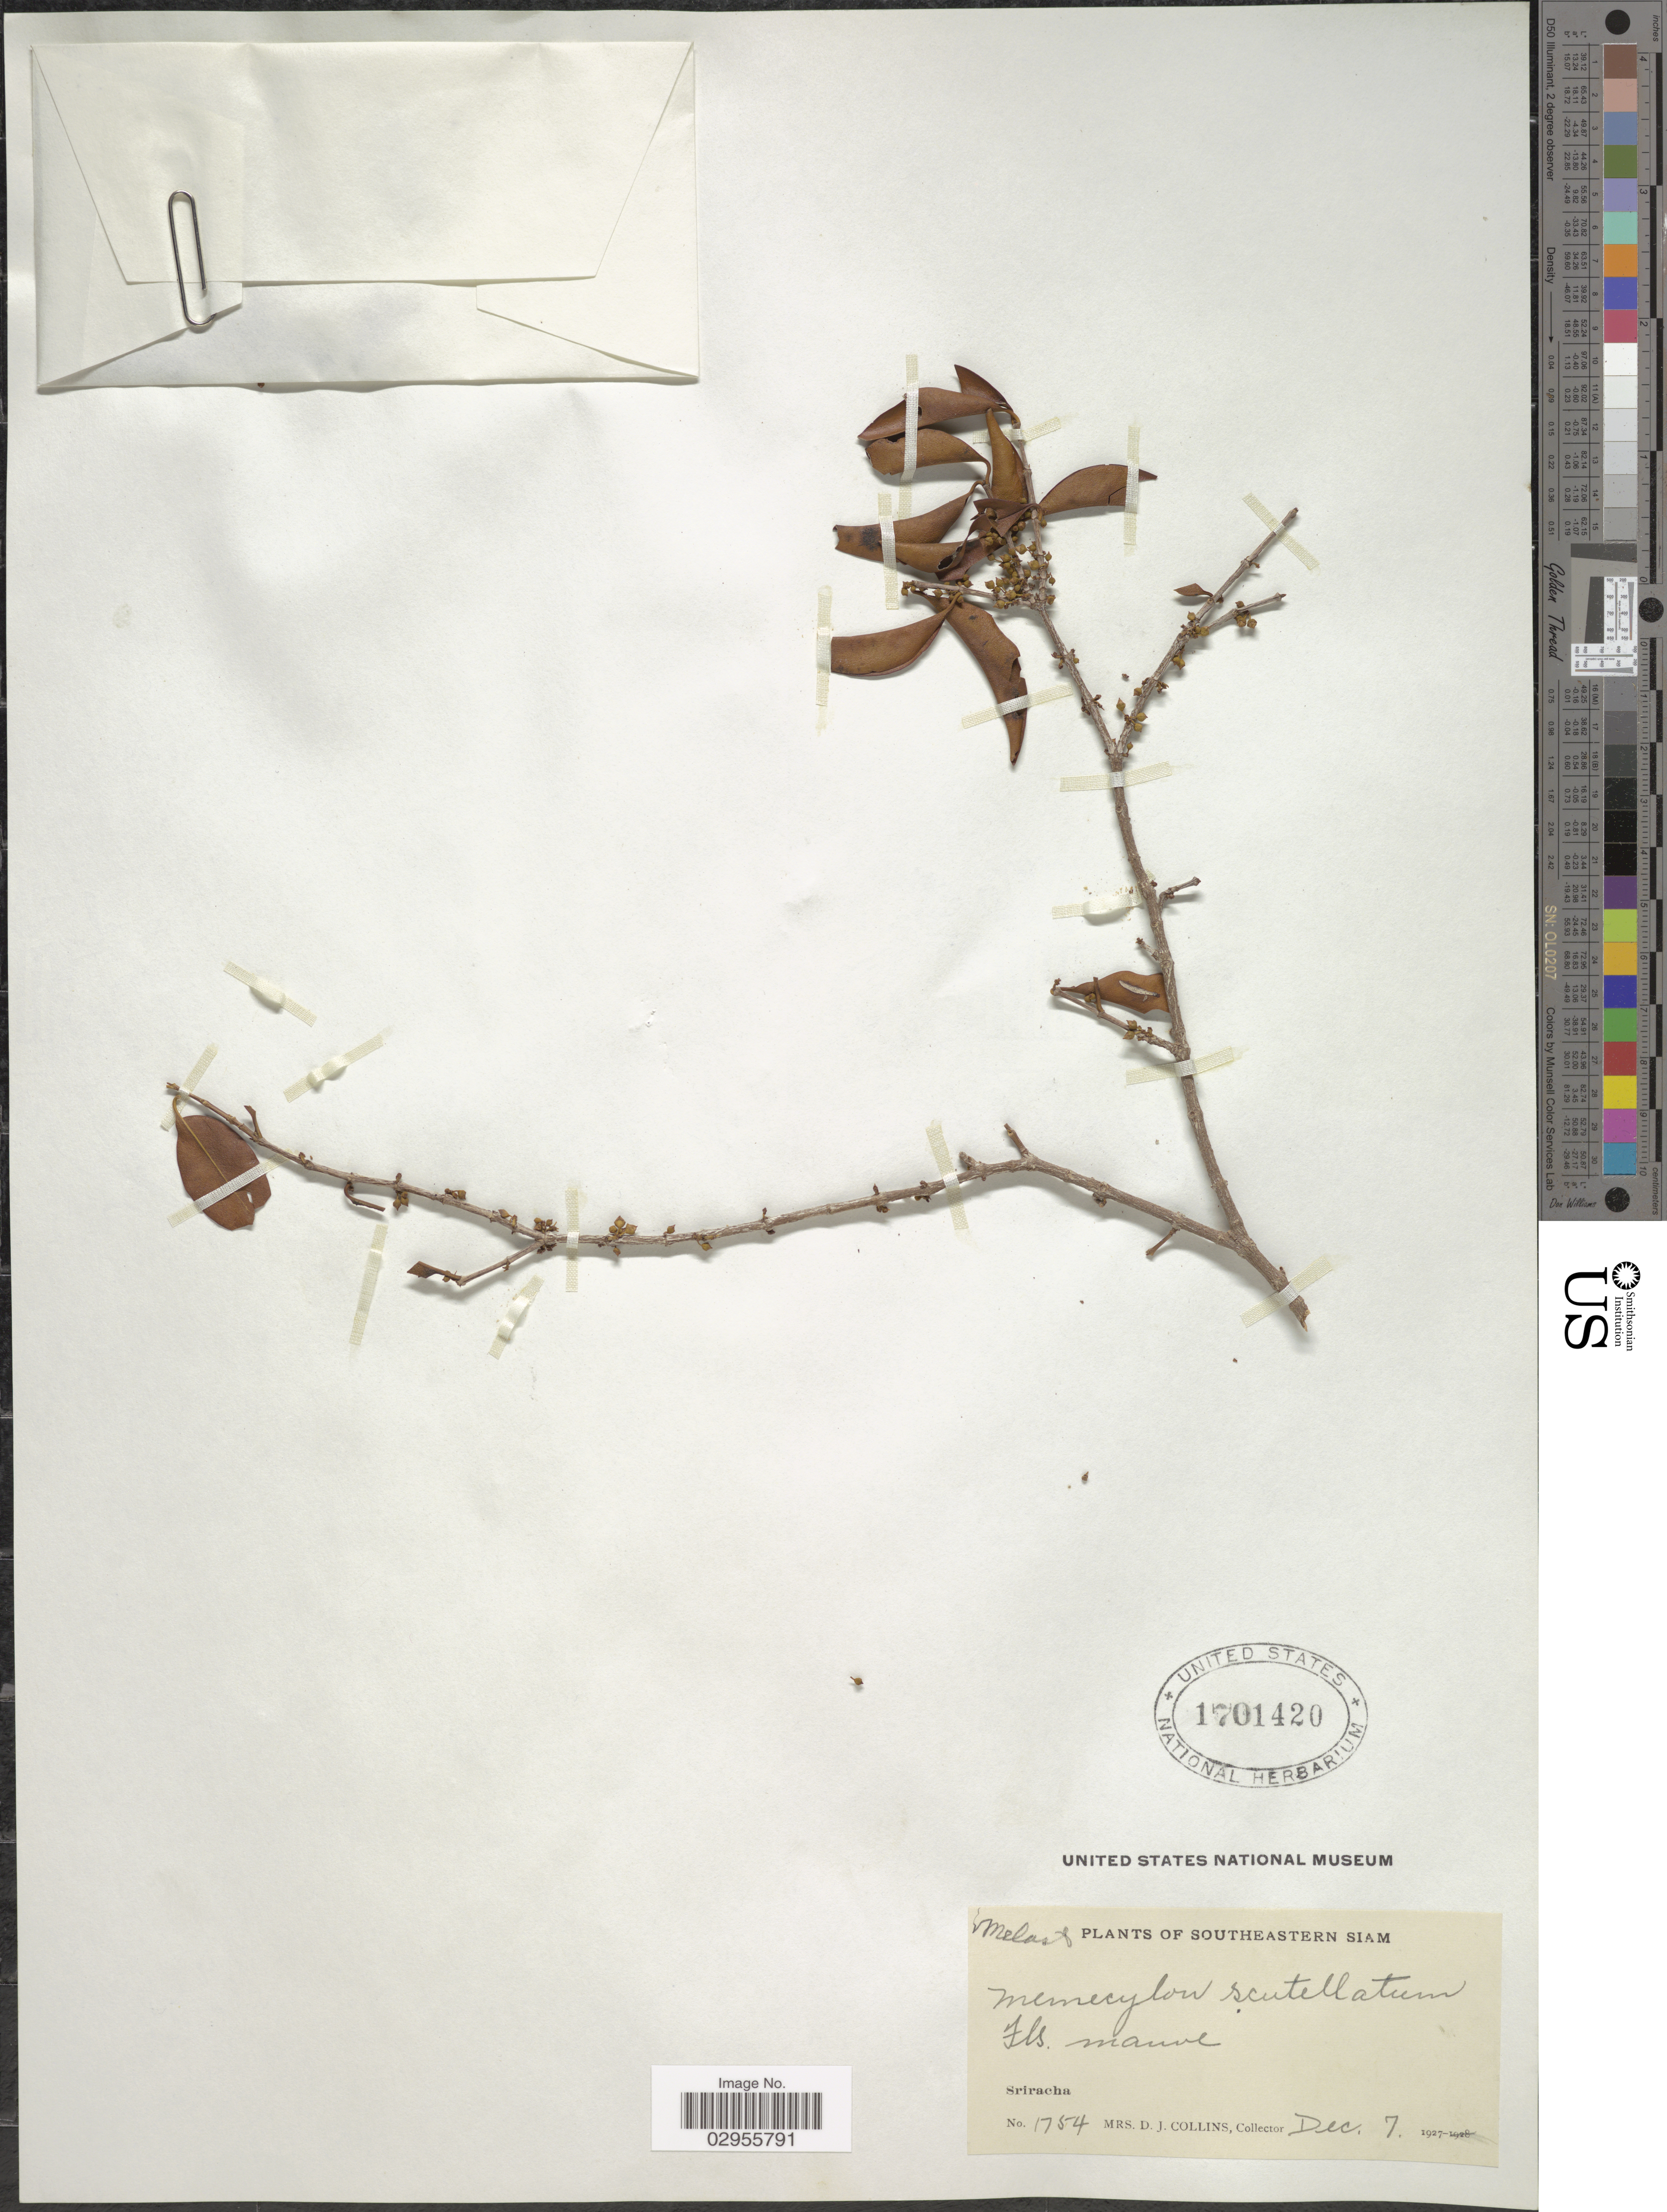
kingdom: Plantae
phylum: Tracheophyta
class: Magnoliopsida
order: Myrtales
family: Melastomataceae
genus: Memecylon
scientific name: Memecylon scutellatum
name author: (Lour.) Hook. & Arn.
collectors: Mrs. D. J. Collins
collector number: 1754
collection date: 1927-12-07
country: Thailand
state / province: Chon Buri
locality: Southeastern Siam. Sriracha.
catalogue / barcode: US 1701420